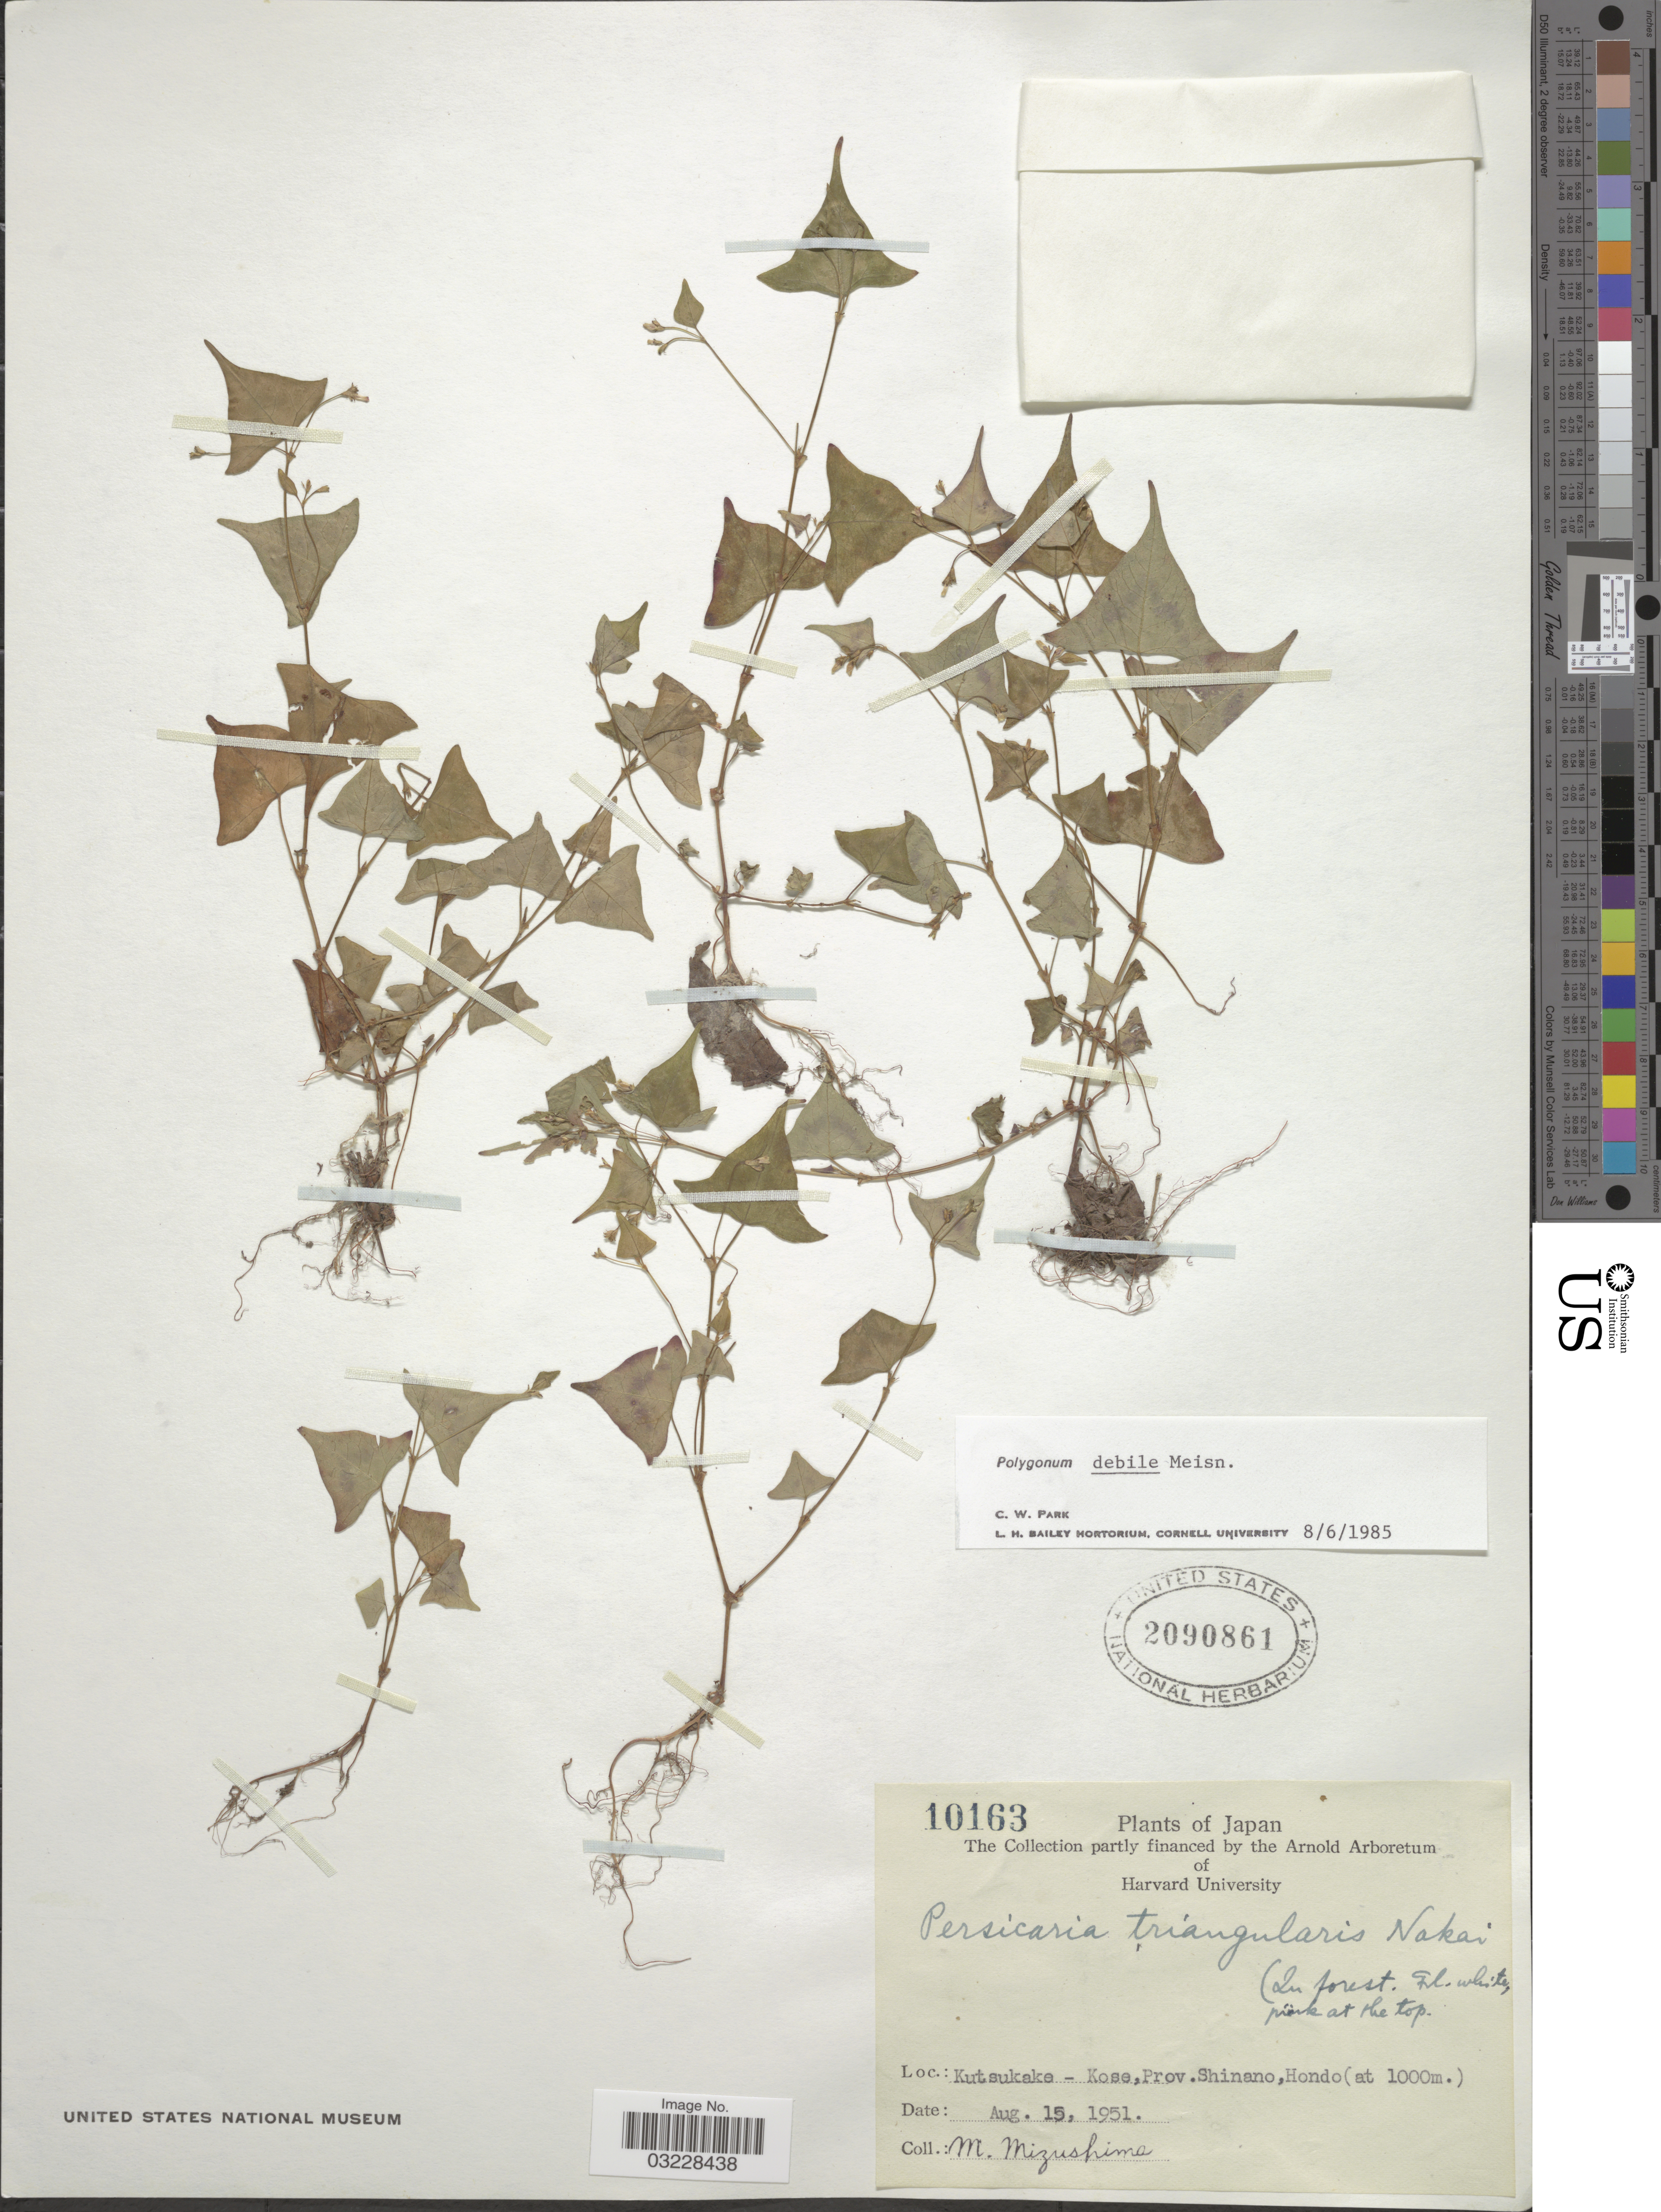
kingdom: Plantae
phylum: Tracheophyta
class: Magnoliopsida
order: Caryophyllales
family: Polygonaceae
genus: Polygonum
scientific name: Polygonum debile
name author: Meisn.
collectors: M. Mizushima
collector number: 10163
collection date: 1951-08-15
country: Japan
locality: Kutsukake - Kose, Prov. Shinano, Hondo.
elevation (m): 1000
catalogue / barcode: US 2090861